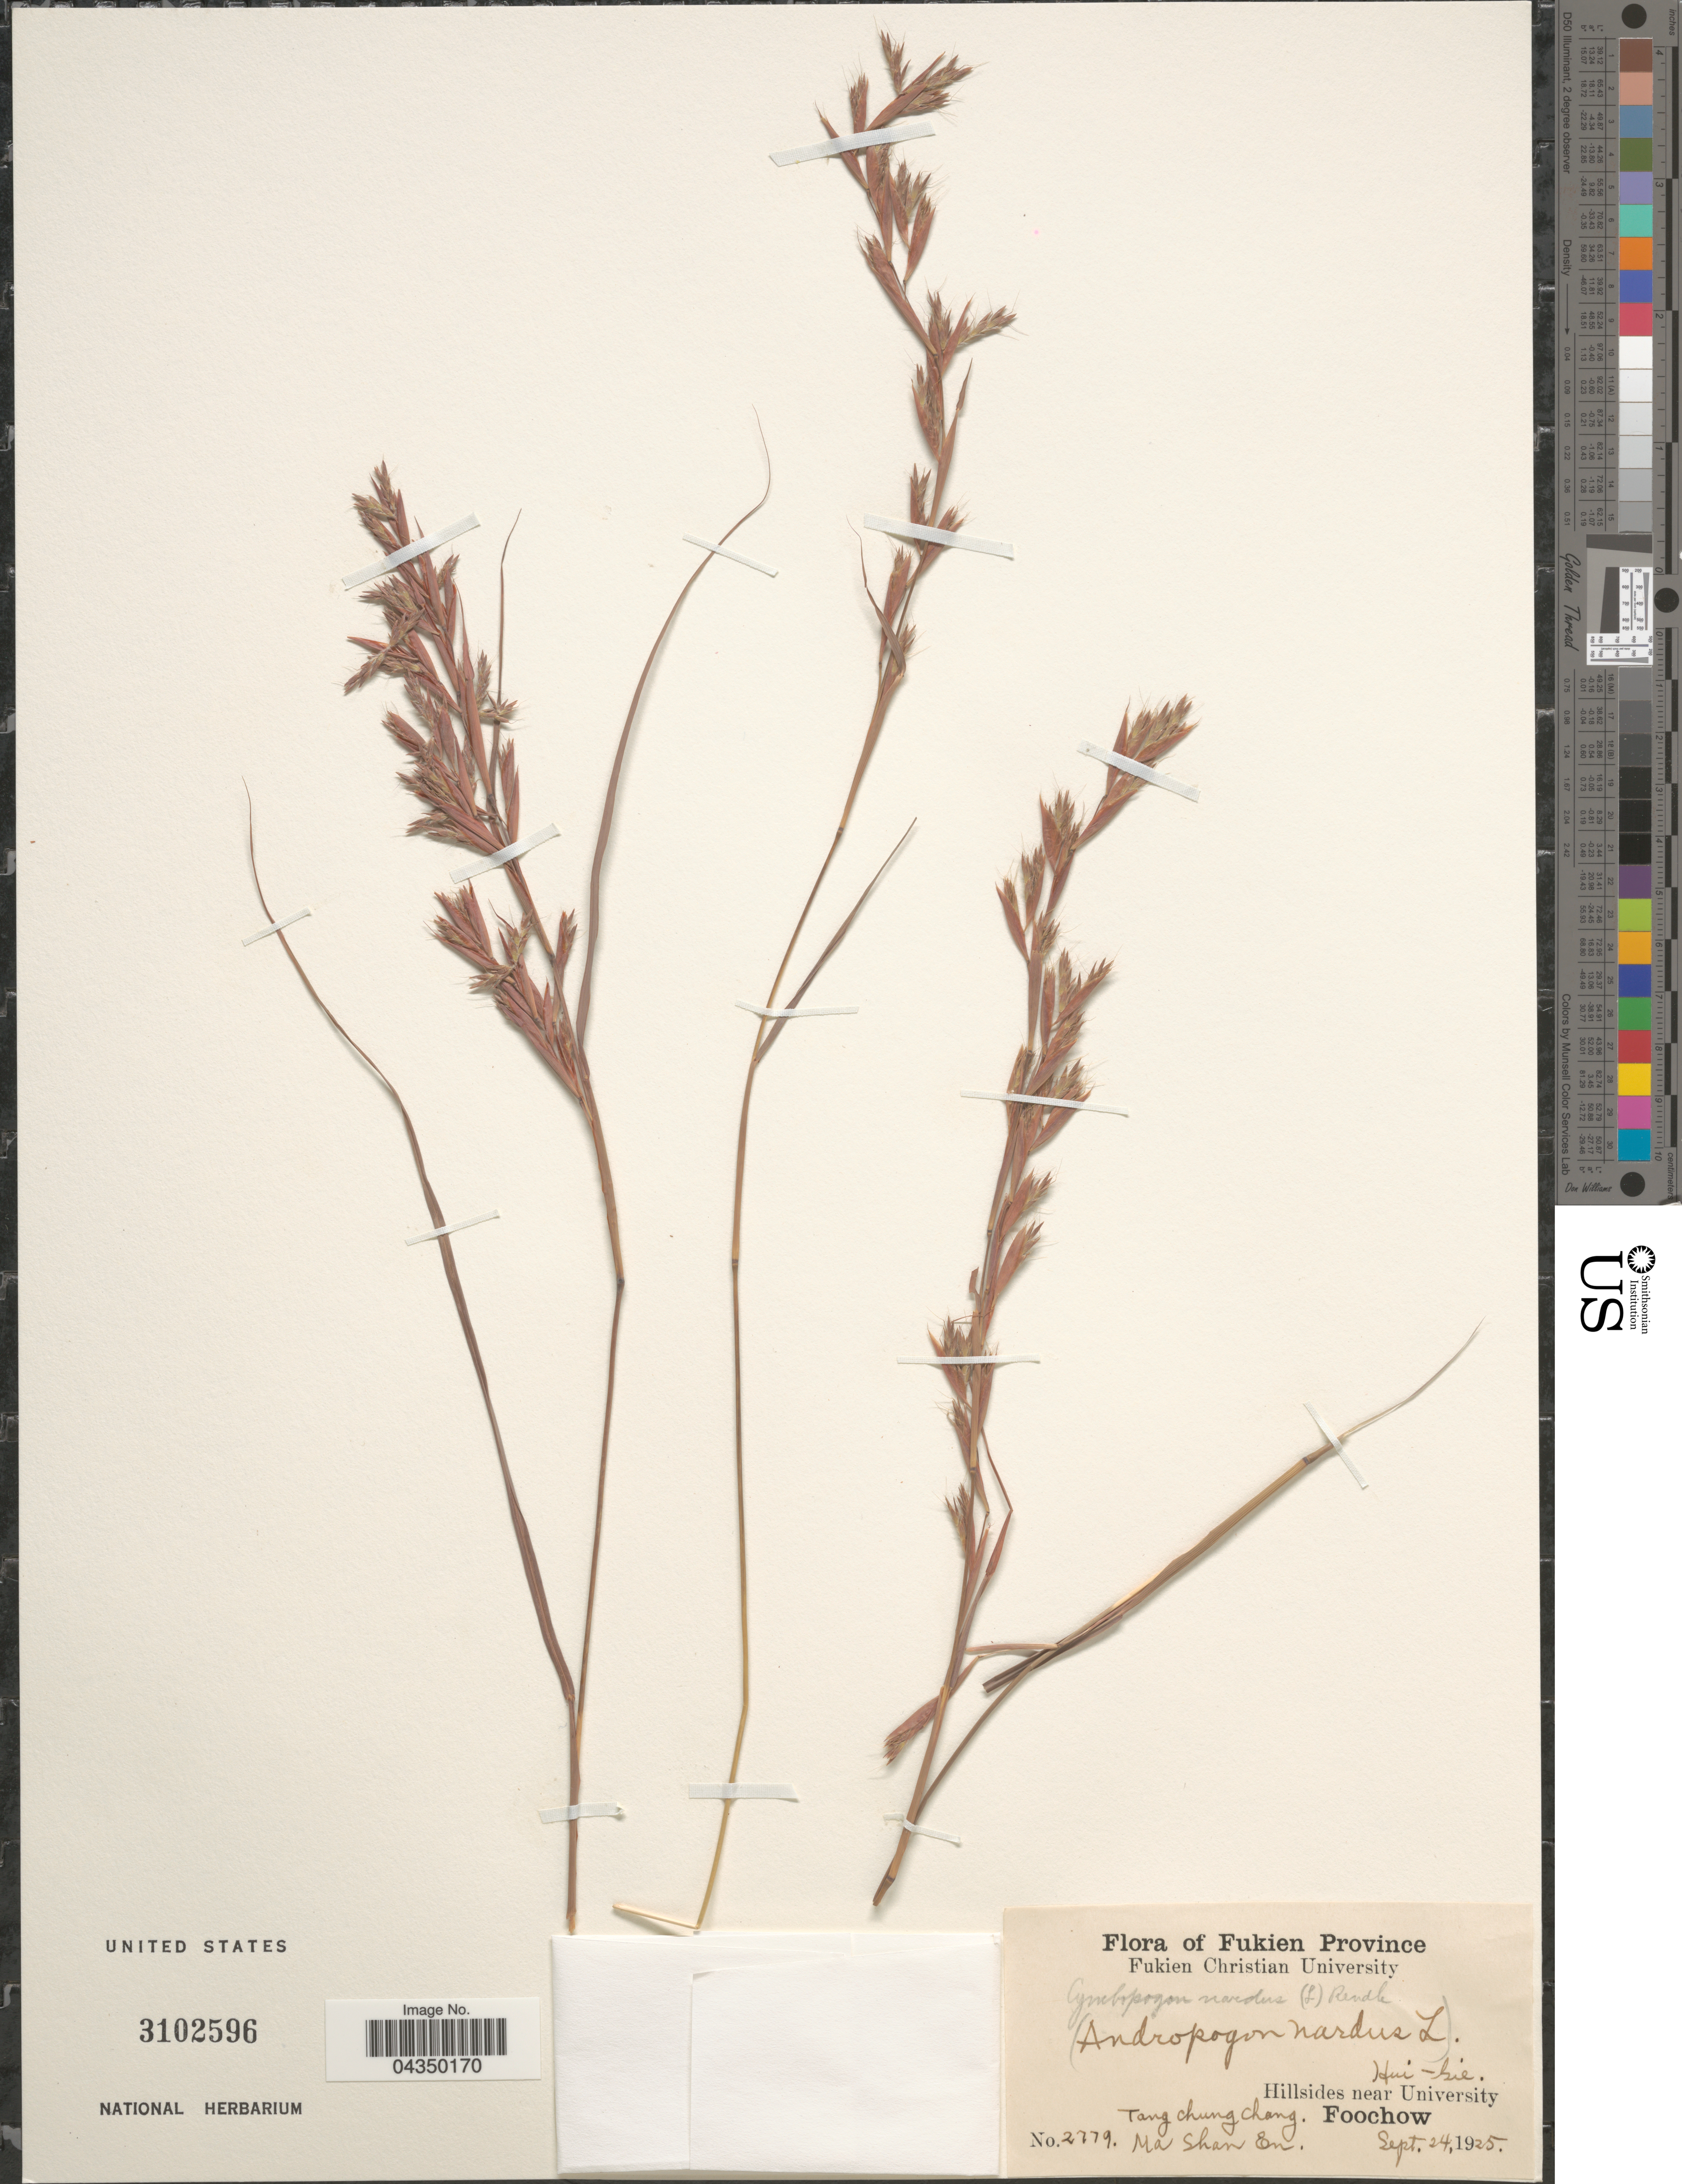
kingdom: Plantae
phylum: Tracheophyta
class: Liliopsida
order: Poales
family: Poaceae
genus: Cymbopogon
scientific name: Cymbopogon tortilis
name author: (J. Presl) A. Camus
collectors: T. C. Chang & M. En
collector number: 2779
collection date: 1925-09-24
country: China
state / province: Fujian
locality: Fukien Province. Hui-Sie. Hillsides near University. Foochow.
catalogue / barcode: US 3102596